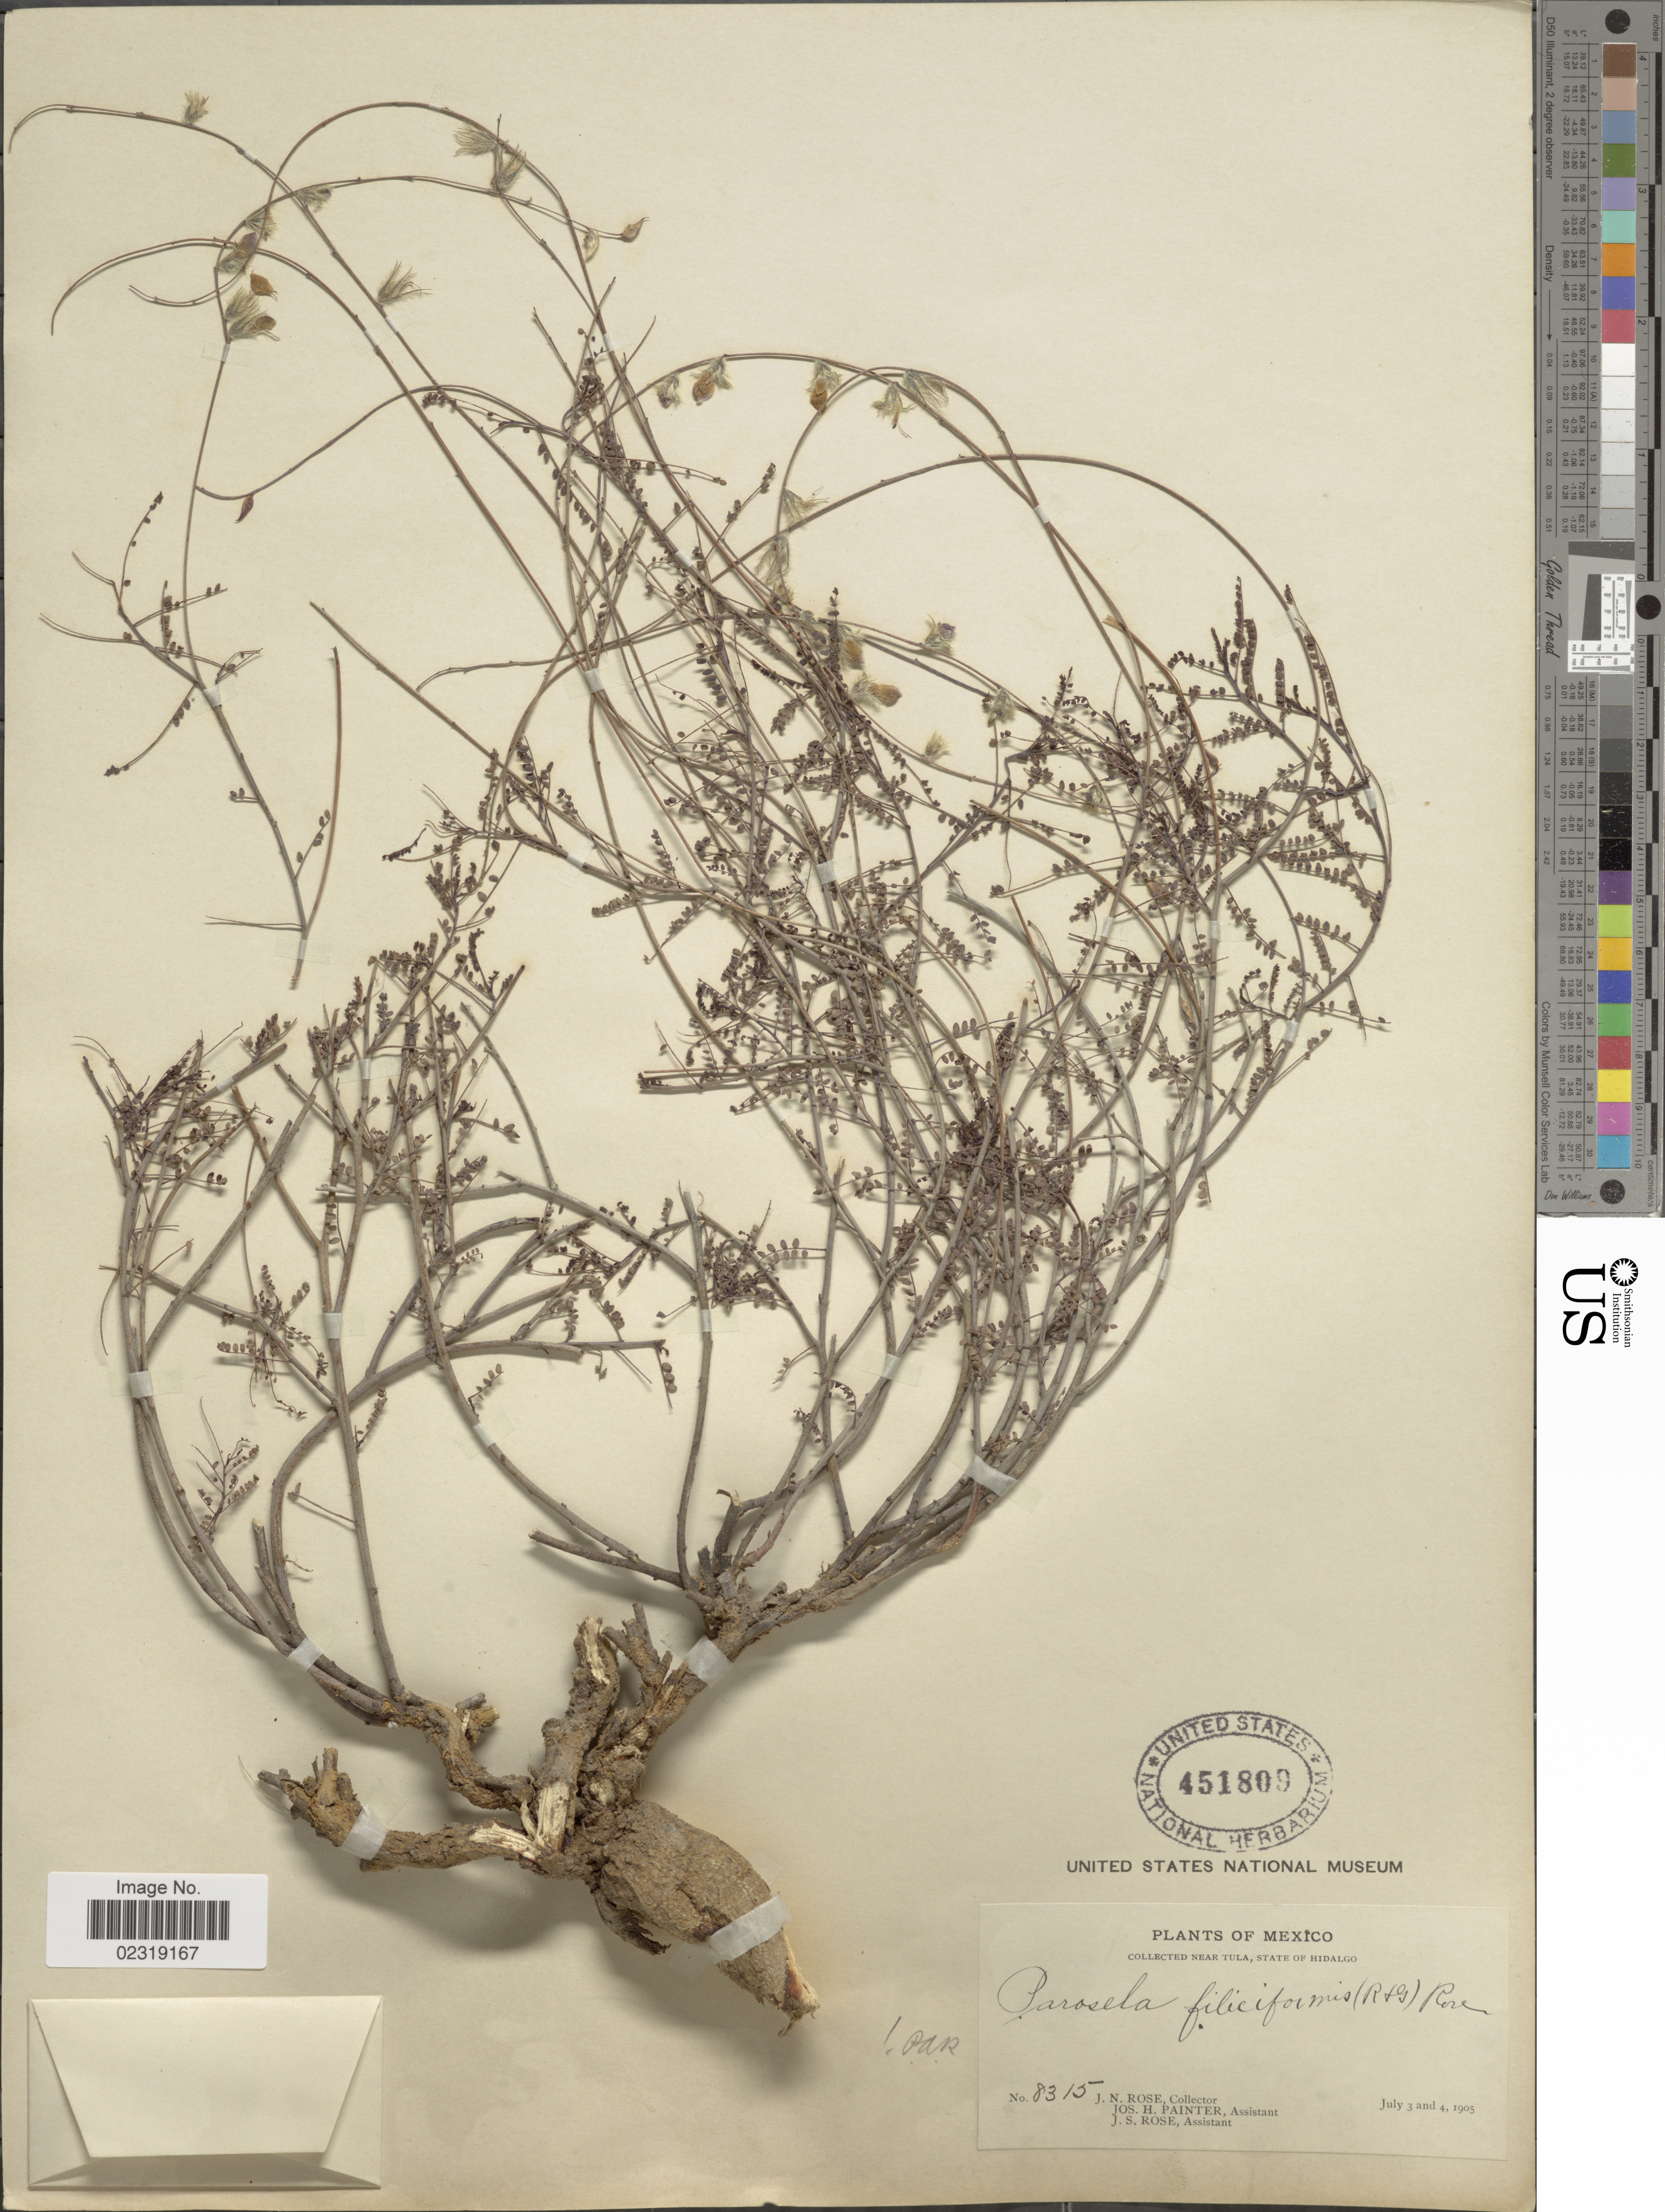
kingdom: Plantae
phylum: Tracheophyta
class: Magnoliopsida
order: Fabales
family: Fabaceae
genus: Dalea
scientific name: Dalea filiciformis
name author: B.L. Rob. & Greenm.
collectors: J. N. Rose, J. H. Painter & J. S. Rose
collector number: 8315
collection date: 1905-07-03/1905-07-04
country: Mexico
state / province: Hidalgo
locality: Near Tula, State of Hidalgo.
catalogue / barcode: US 451809